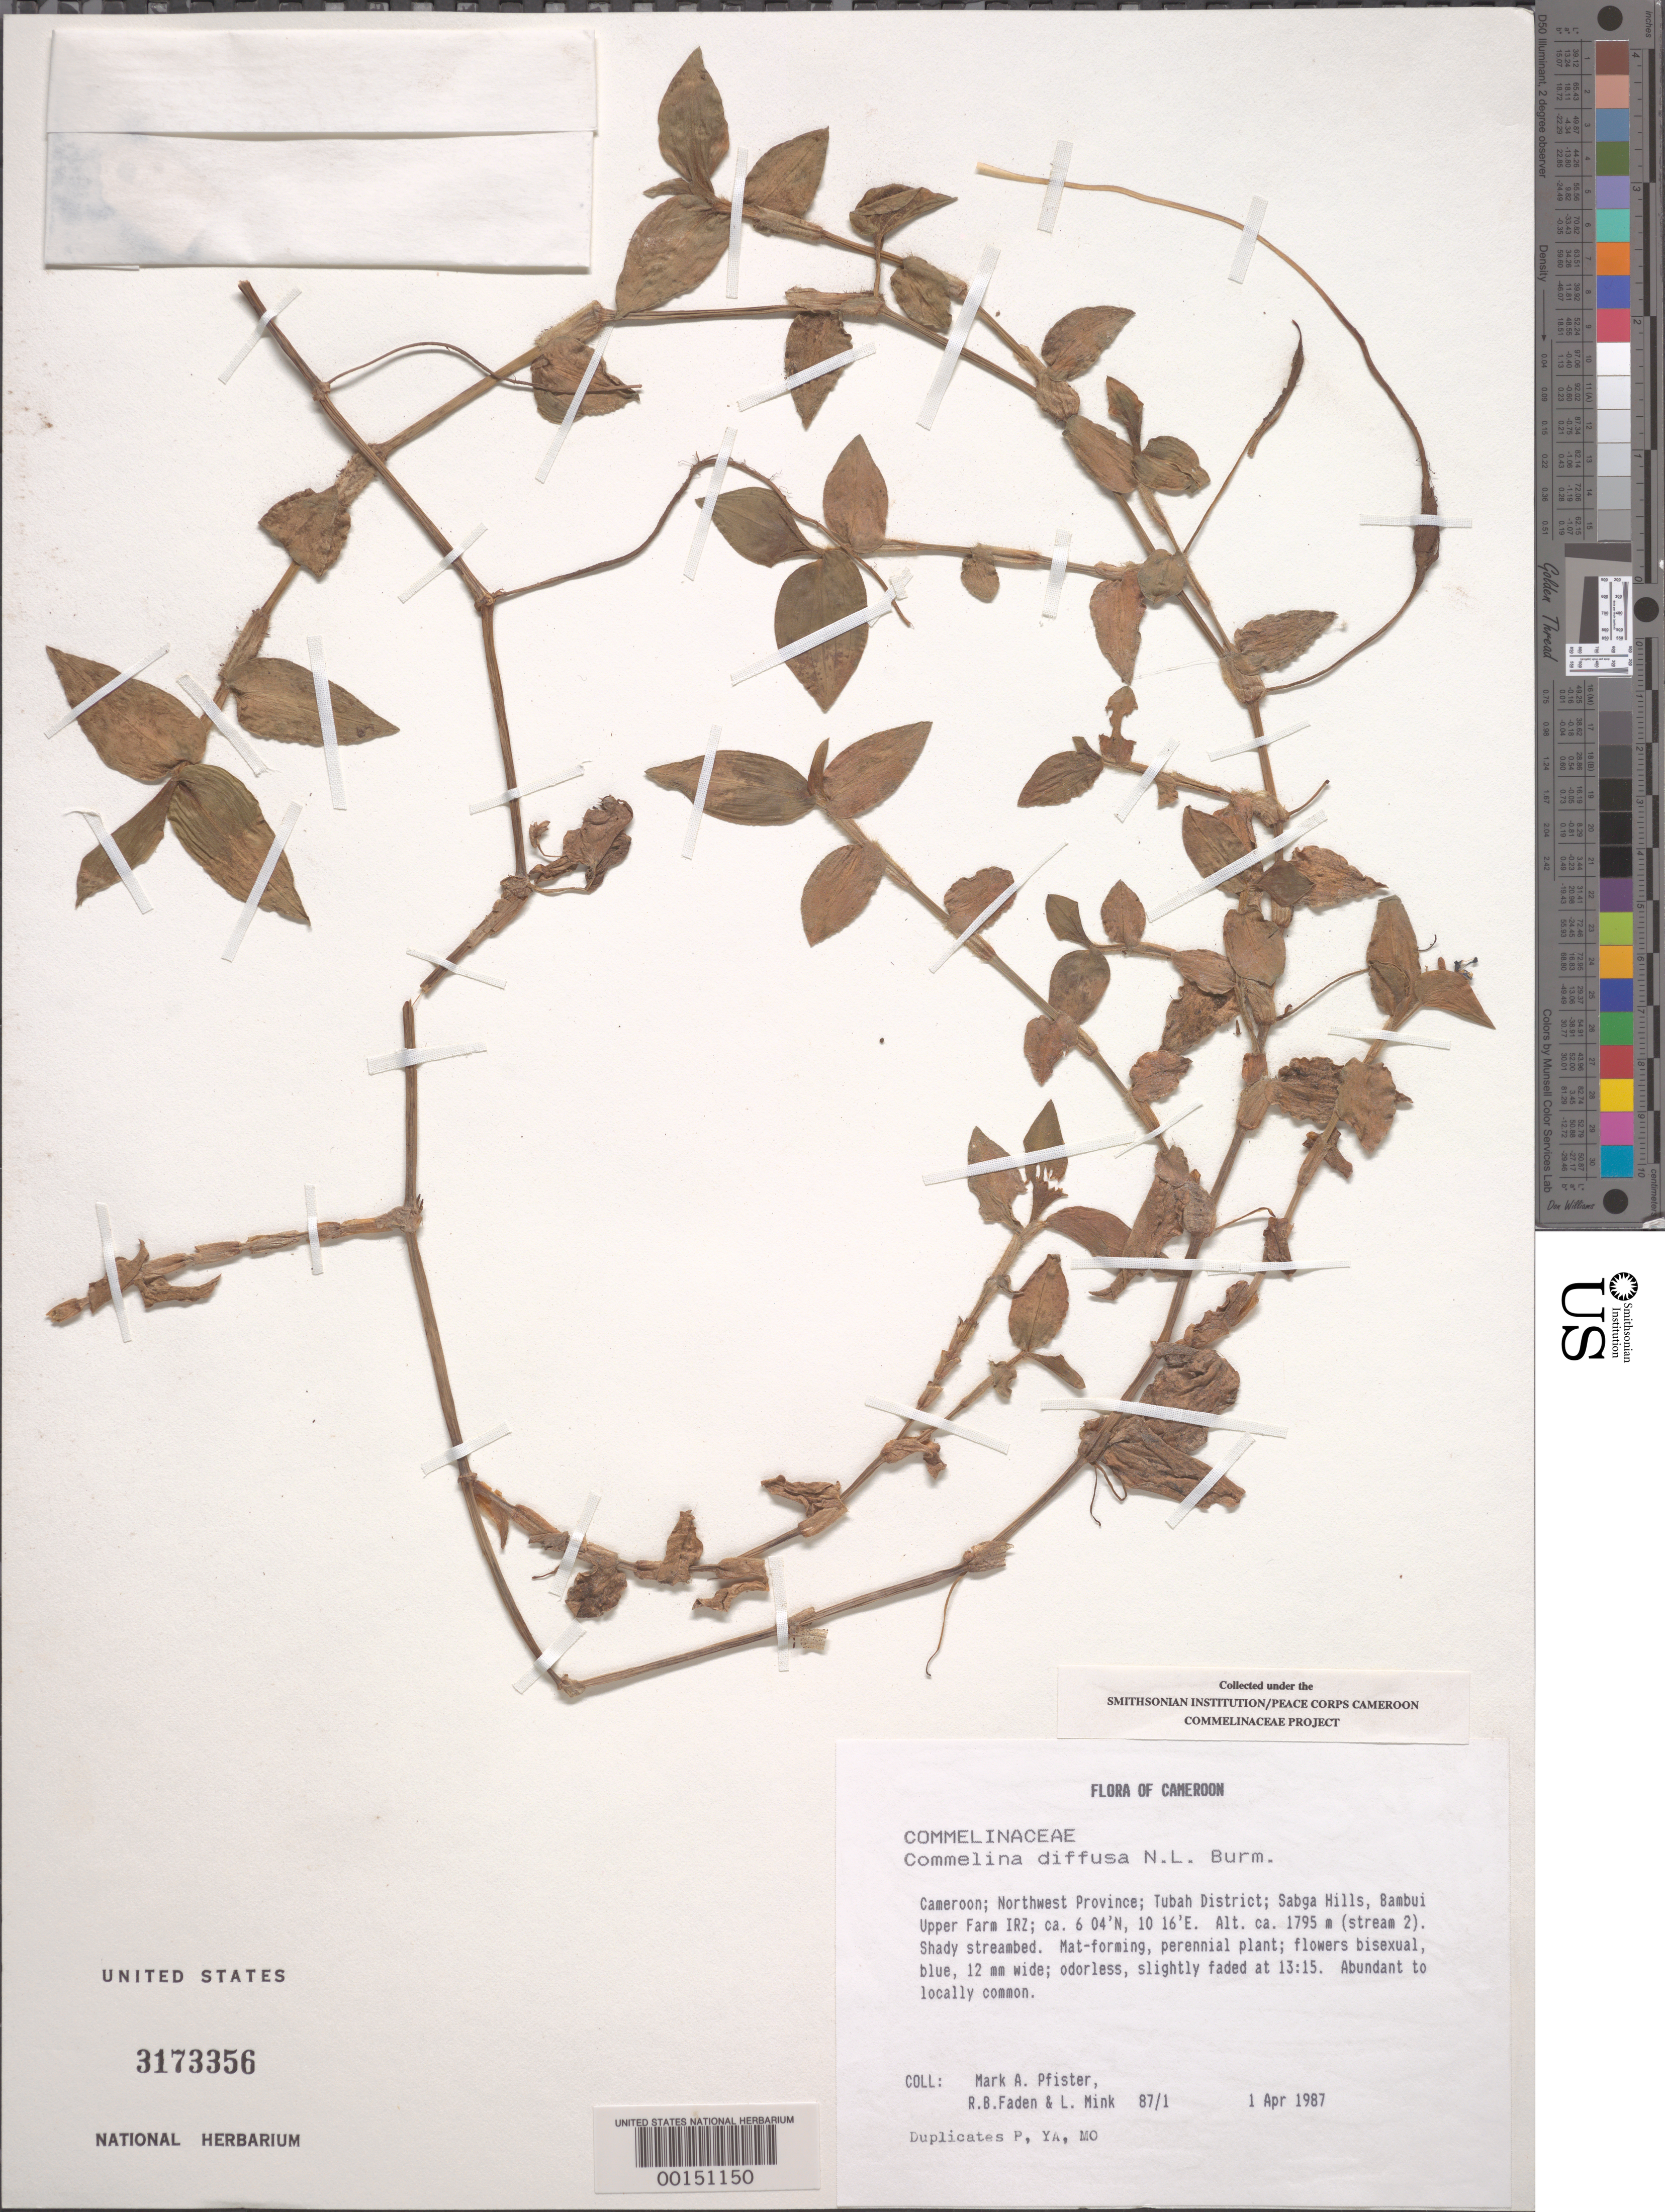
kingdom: Plantae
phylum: Tracheophyta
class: Liliopsida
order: Commelinales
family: Commelinaceae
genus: Commelina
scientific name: Commelina diffusa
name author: Burm. f.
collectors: M. Pfister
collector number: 87/1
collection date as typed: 01 Apr 1987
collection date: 1987-04-01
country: Cameroon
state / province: Nord-ouest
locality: Tubah dist. (?), sabga hills, bambui upper farm irz, stream 2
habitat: Shady streambed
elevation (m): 1795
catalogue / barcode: US 3173356